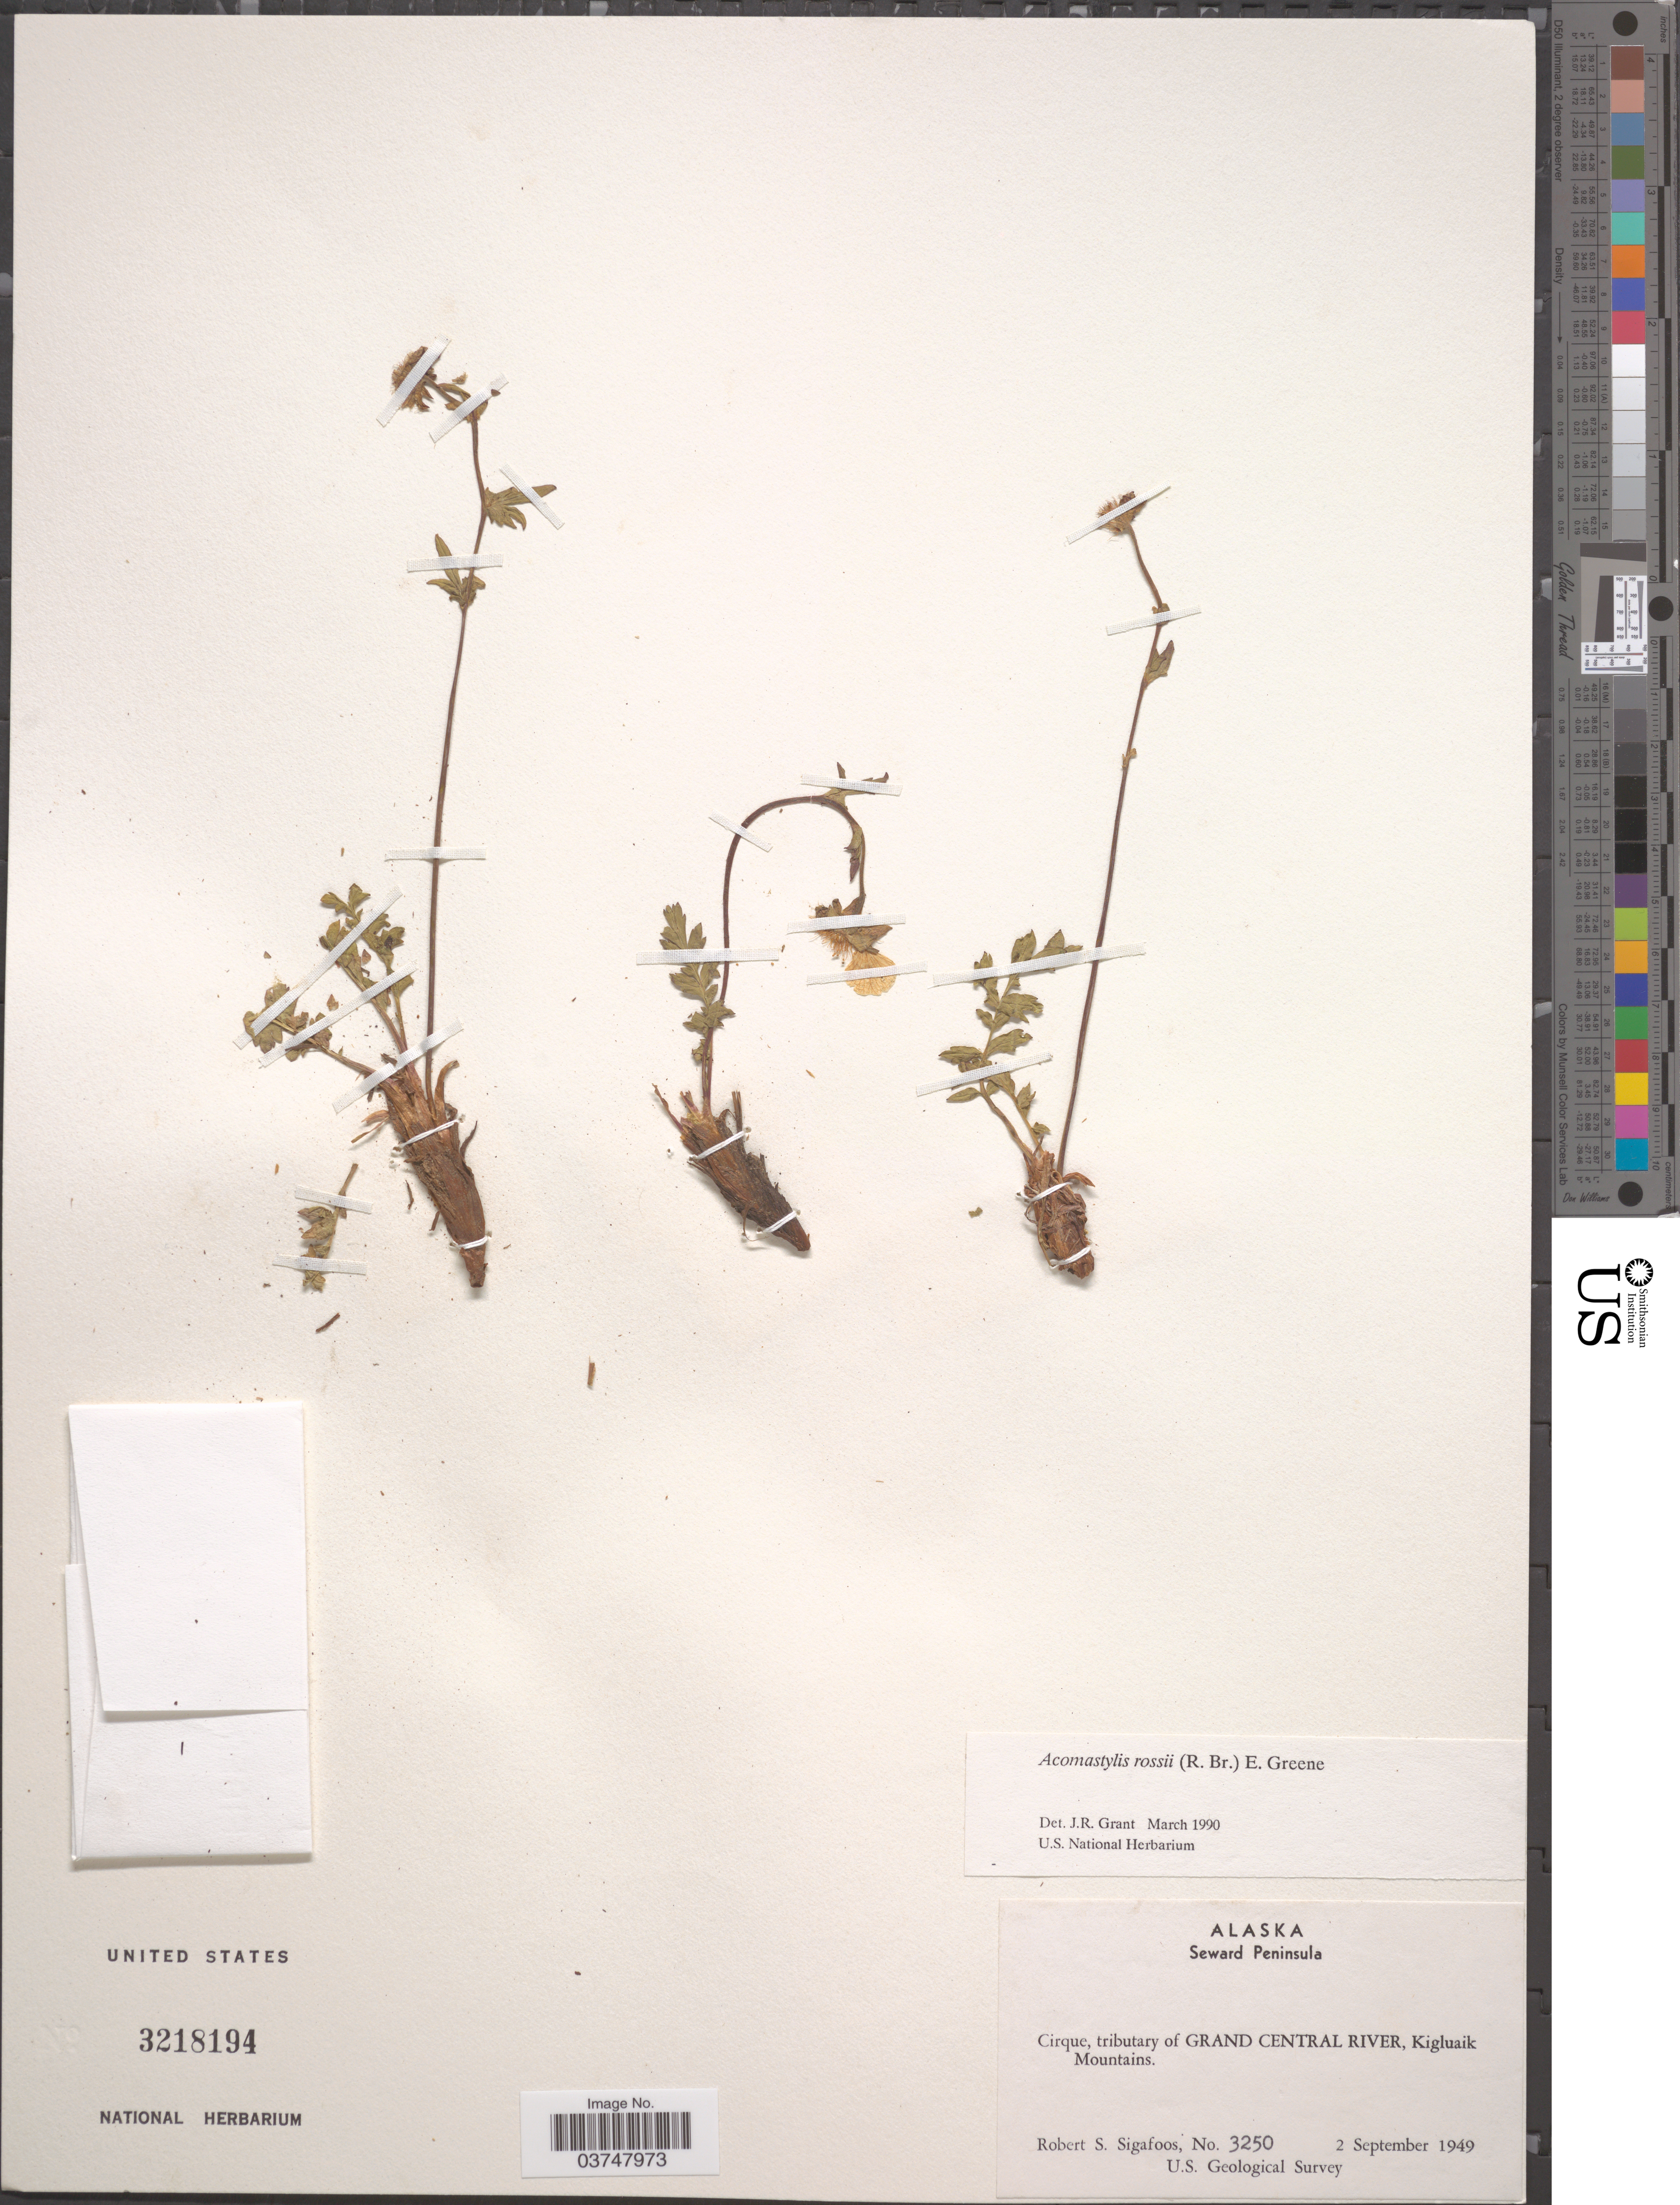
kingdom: Plantae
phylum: Tracheophyta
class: Magnoliopsida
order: Rosales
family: Rosaceae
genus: Geum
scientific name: Geum rossii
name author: (R. Br.) Ser.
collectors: R. Sigafoos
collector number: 3250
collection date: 1949-09-02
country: United States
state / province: Alaska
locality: Seward Peninsula. Cirque, tributary of Grand Central River, Kigluaik Mountains.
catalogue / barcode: US 3218194